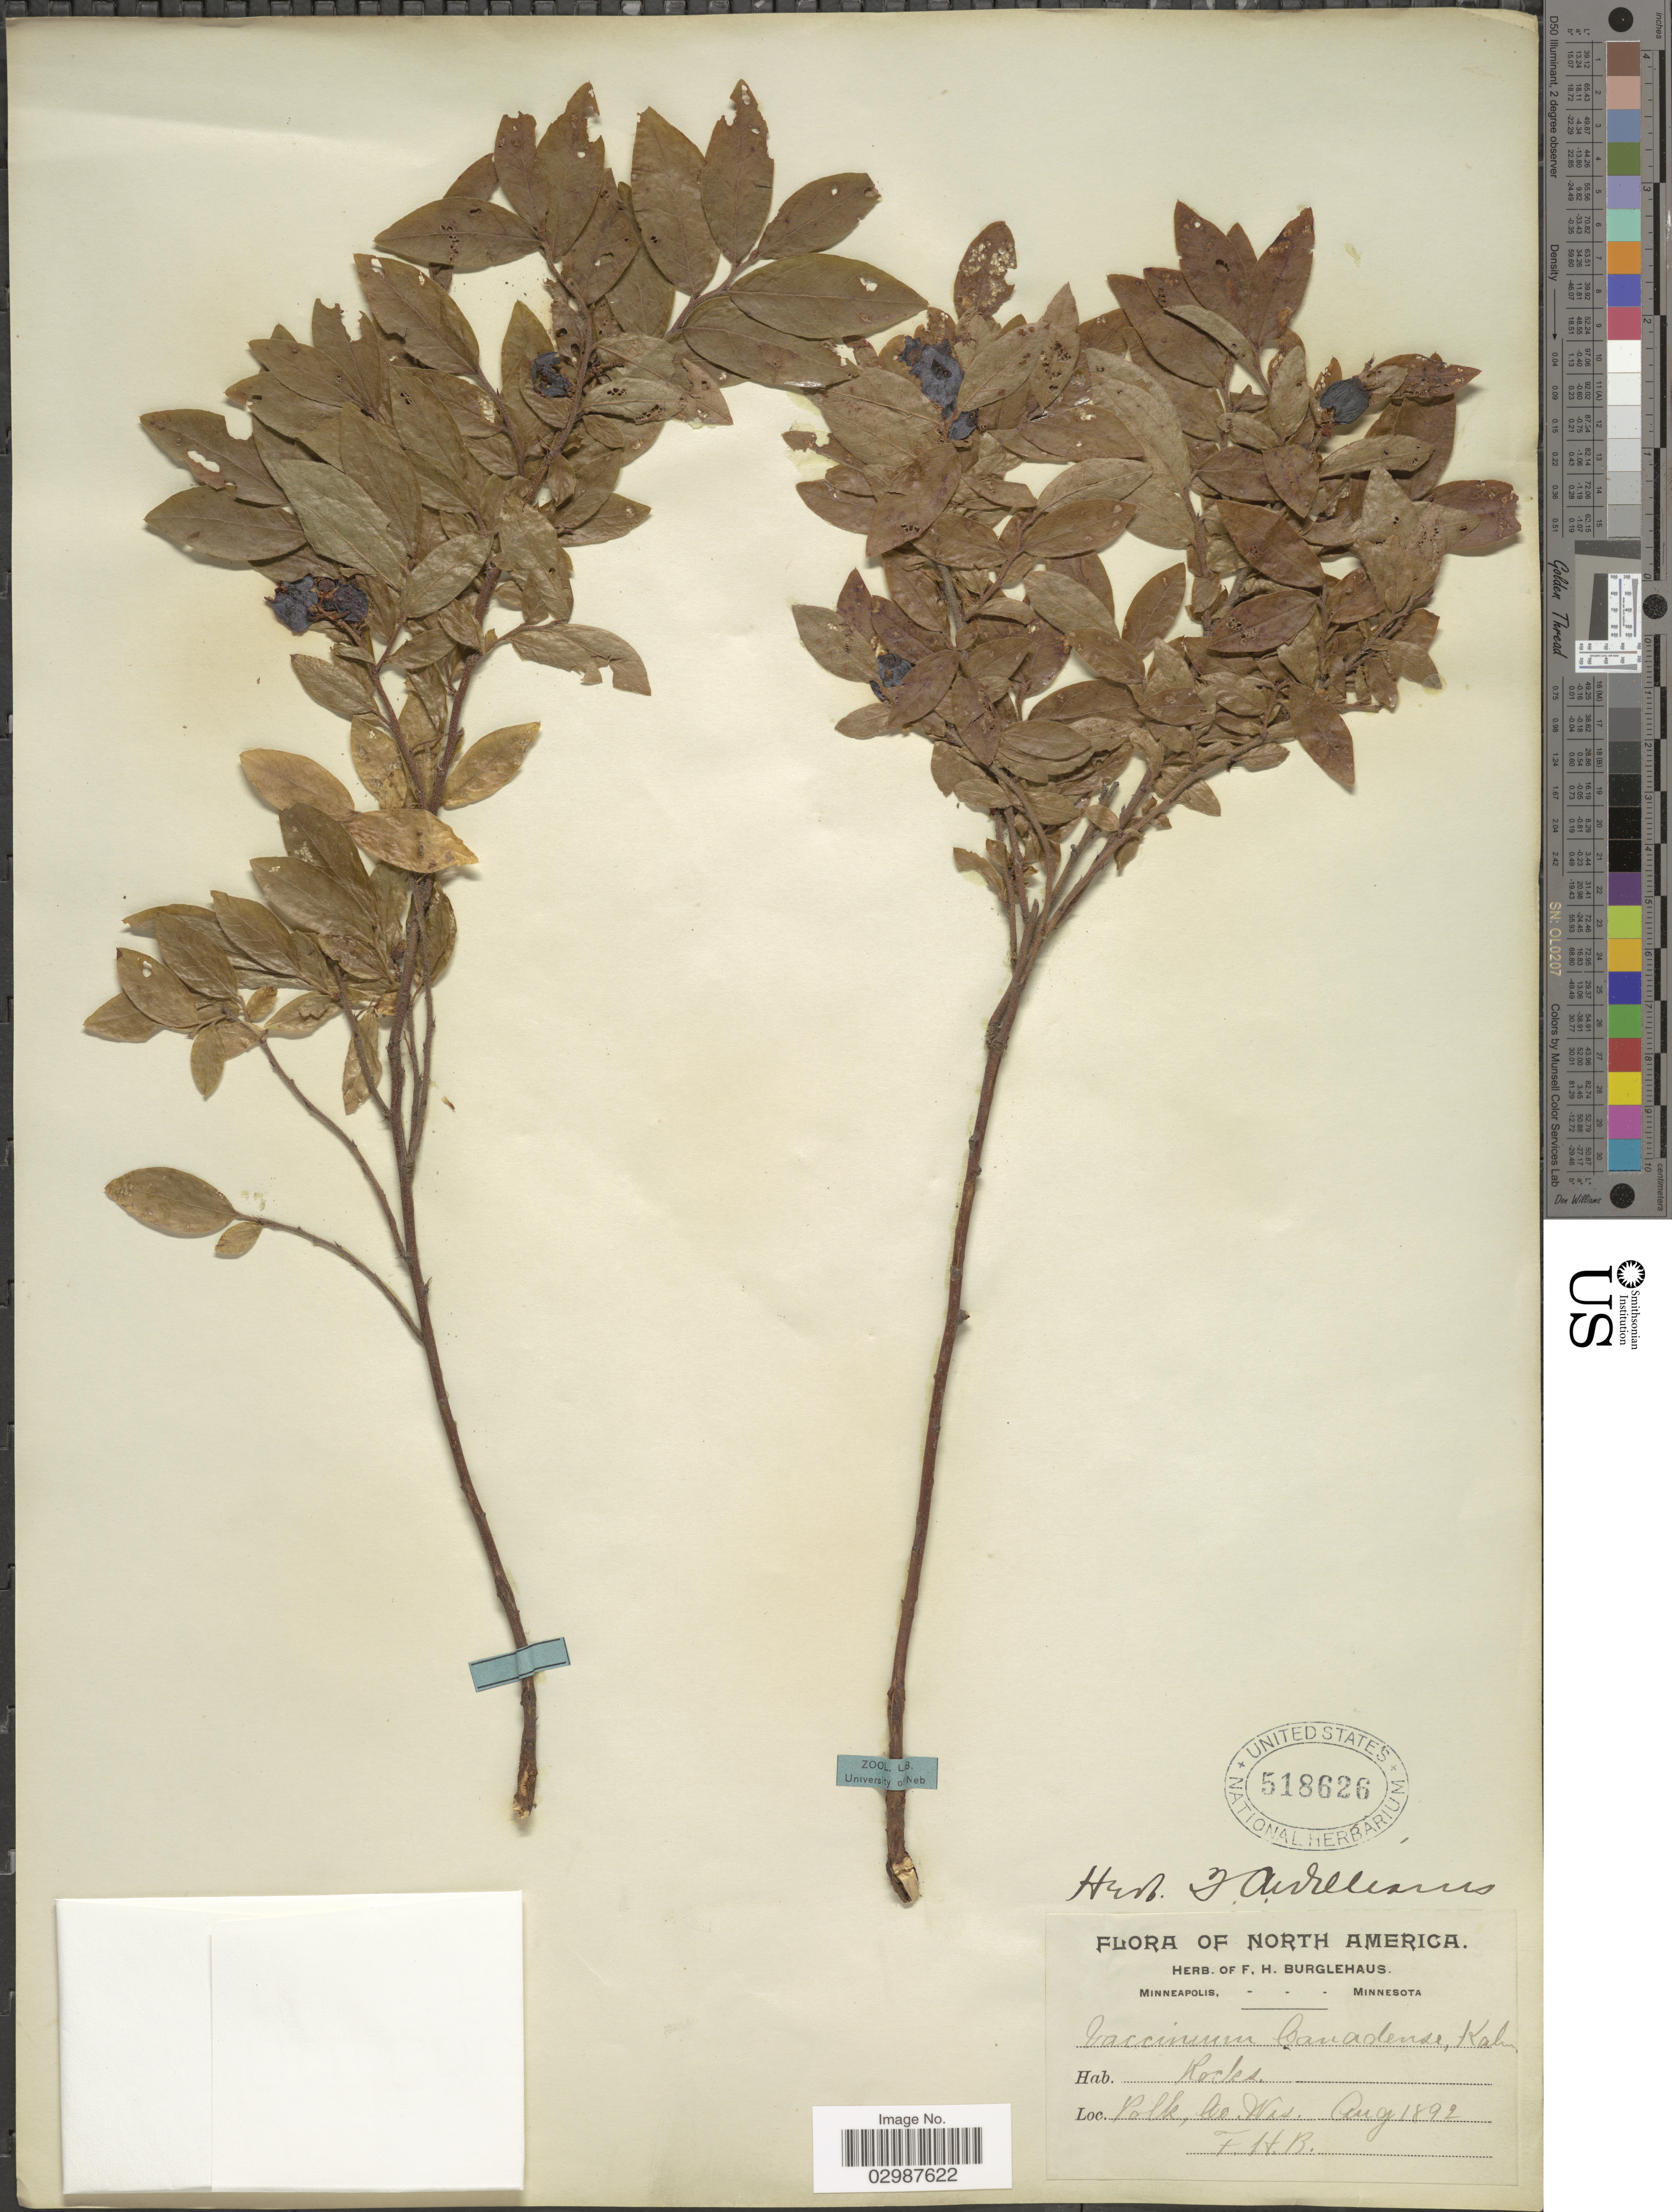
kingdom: Plantae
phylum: Tracheophyta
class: Magnoliopsida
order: Ericales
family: Ericaceae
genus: Vaccinium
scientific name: Vaccinium canadense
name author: Kalm ex Richardson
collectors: F. Burglehaus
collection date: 1892-08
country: United States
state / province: Wisconsin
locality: Polk Co.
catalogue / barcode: US 518626